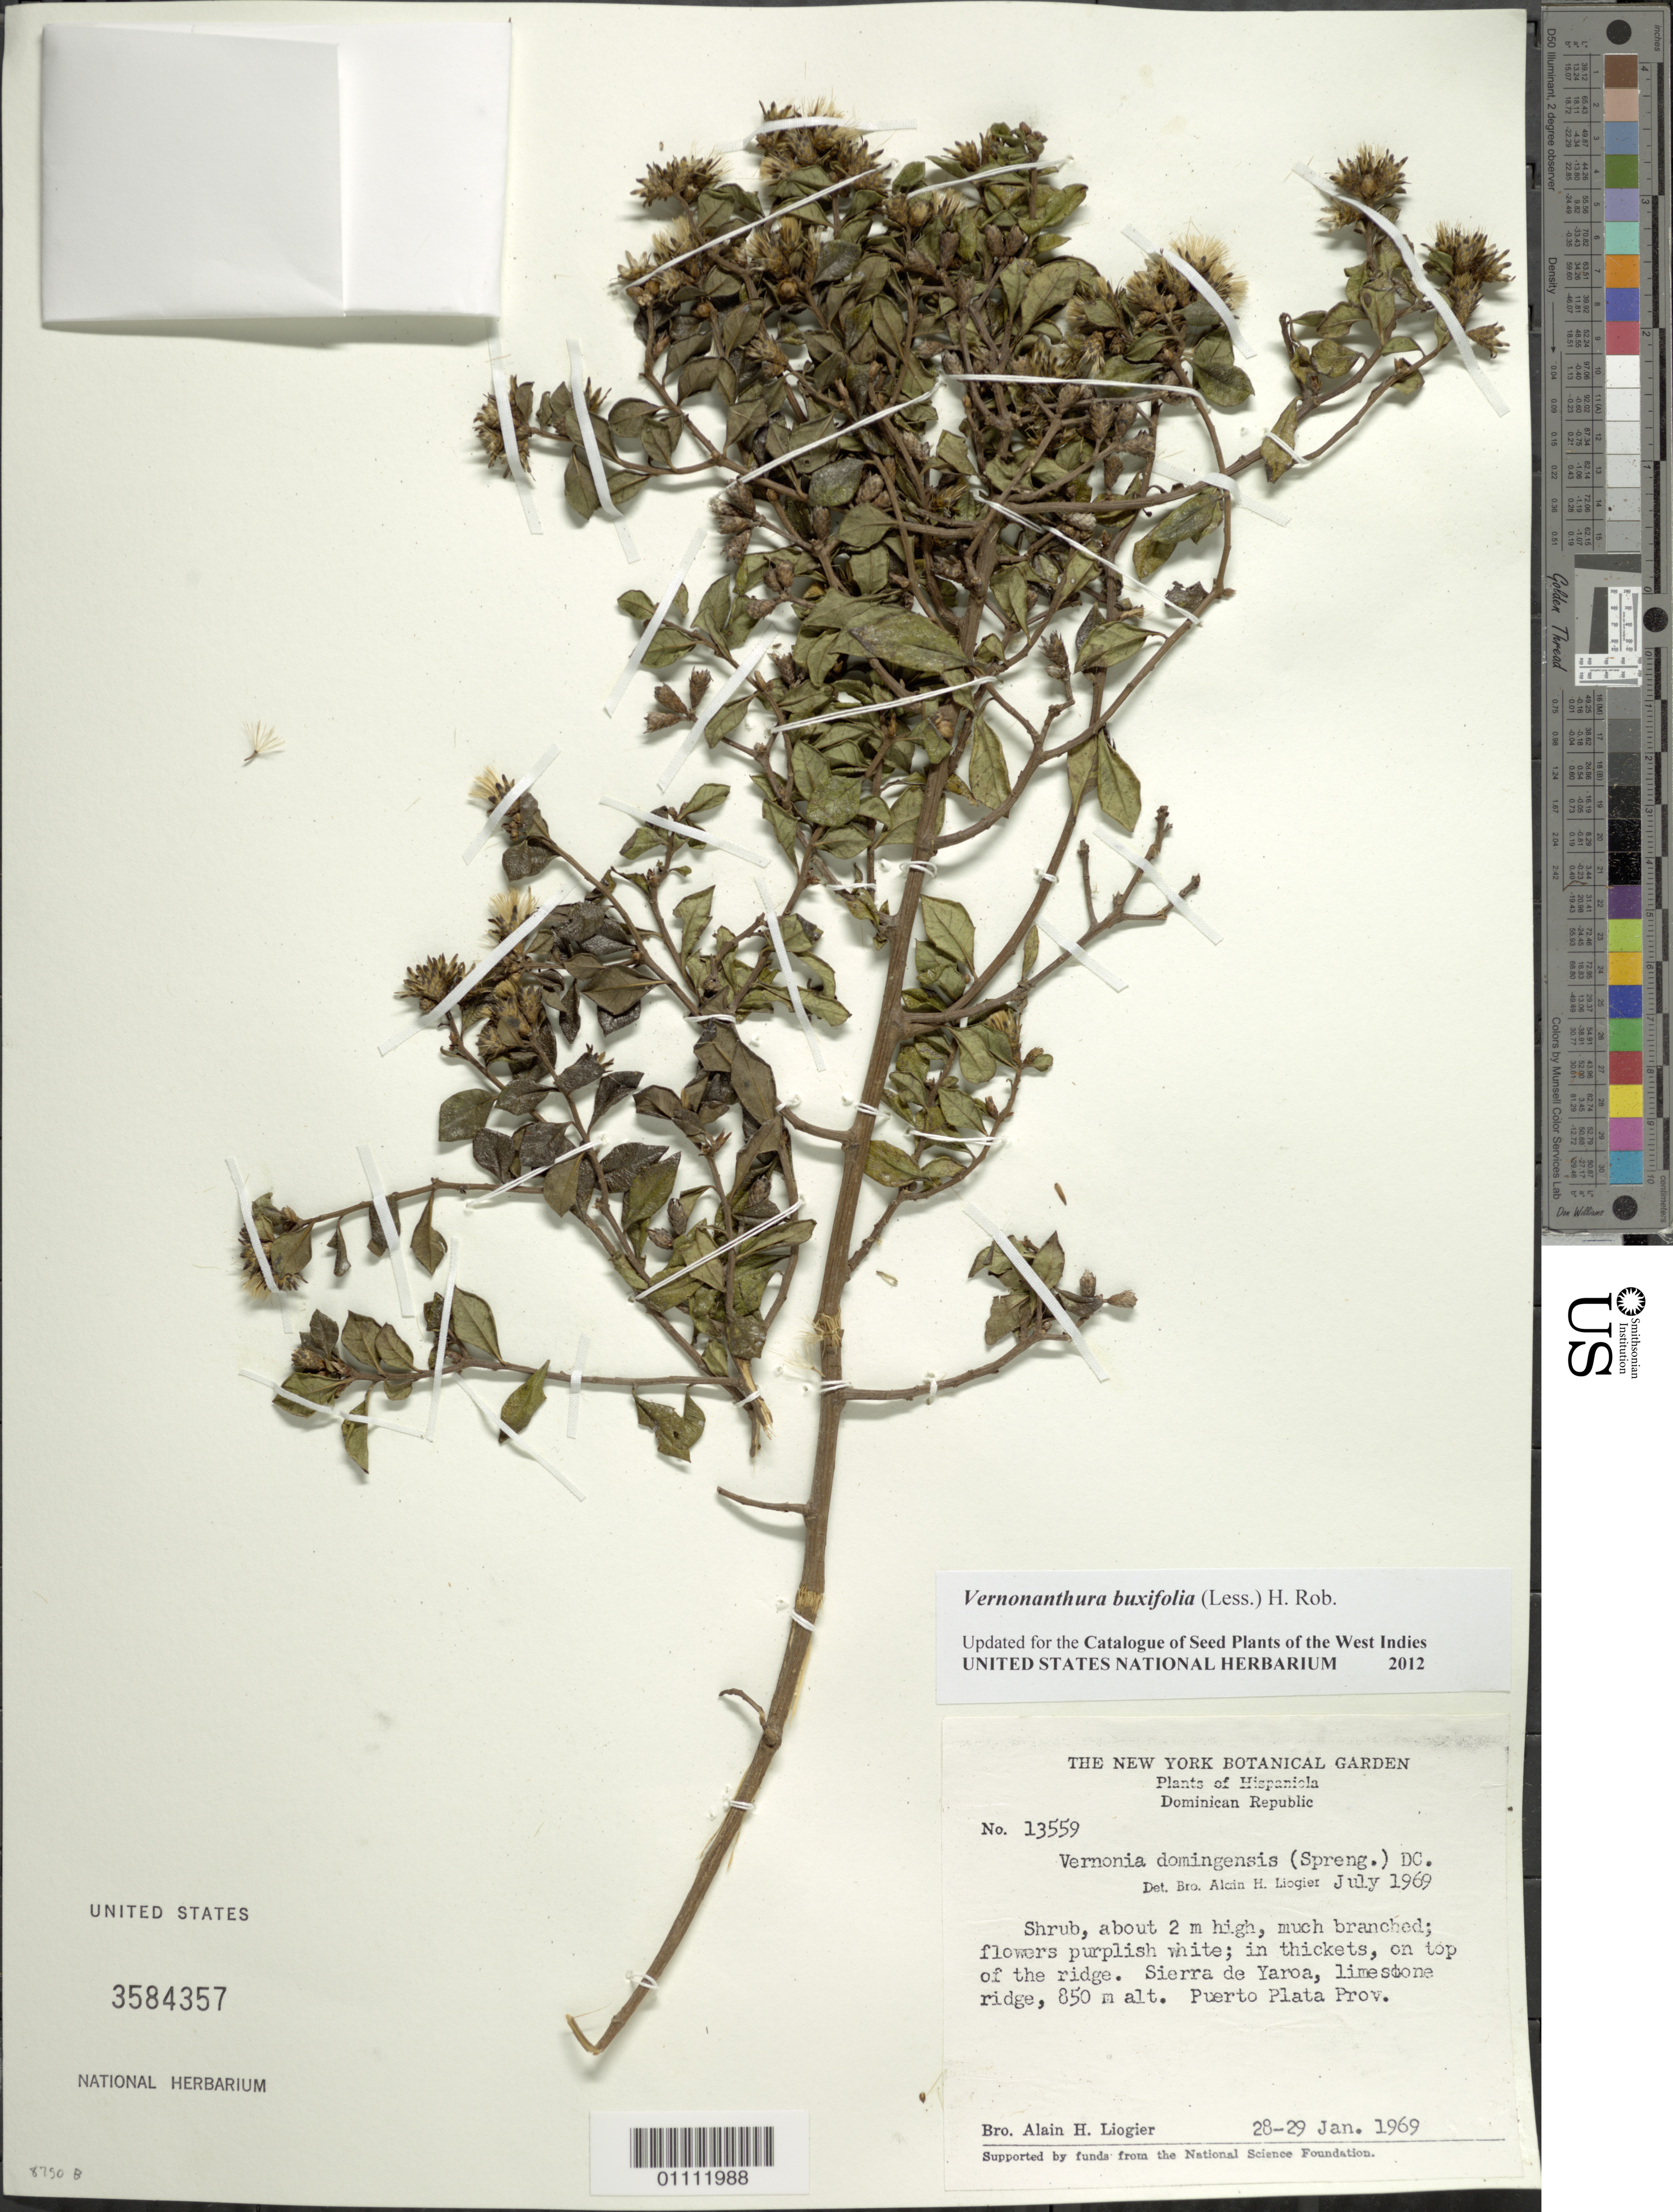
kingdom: Plantae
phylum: Tracheophyta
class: Magnoliopsida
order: Asterales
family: Asteraceae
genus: Vernonanthura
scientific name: Vernonanthura buxifolia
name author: (Less.) H. Rob.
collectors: A. H. Liogier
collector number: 13559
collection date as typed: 28 Jan 1969 to 29 Jan 1969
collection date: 1969-01-28/1969-01-29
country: Dominican Republic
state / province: Puerto Plata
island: Hispaniola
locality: Sierra de Yaroa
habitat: In thickets on top of the ridge; limestone ridge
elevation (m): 850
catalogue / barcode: US 3584357